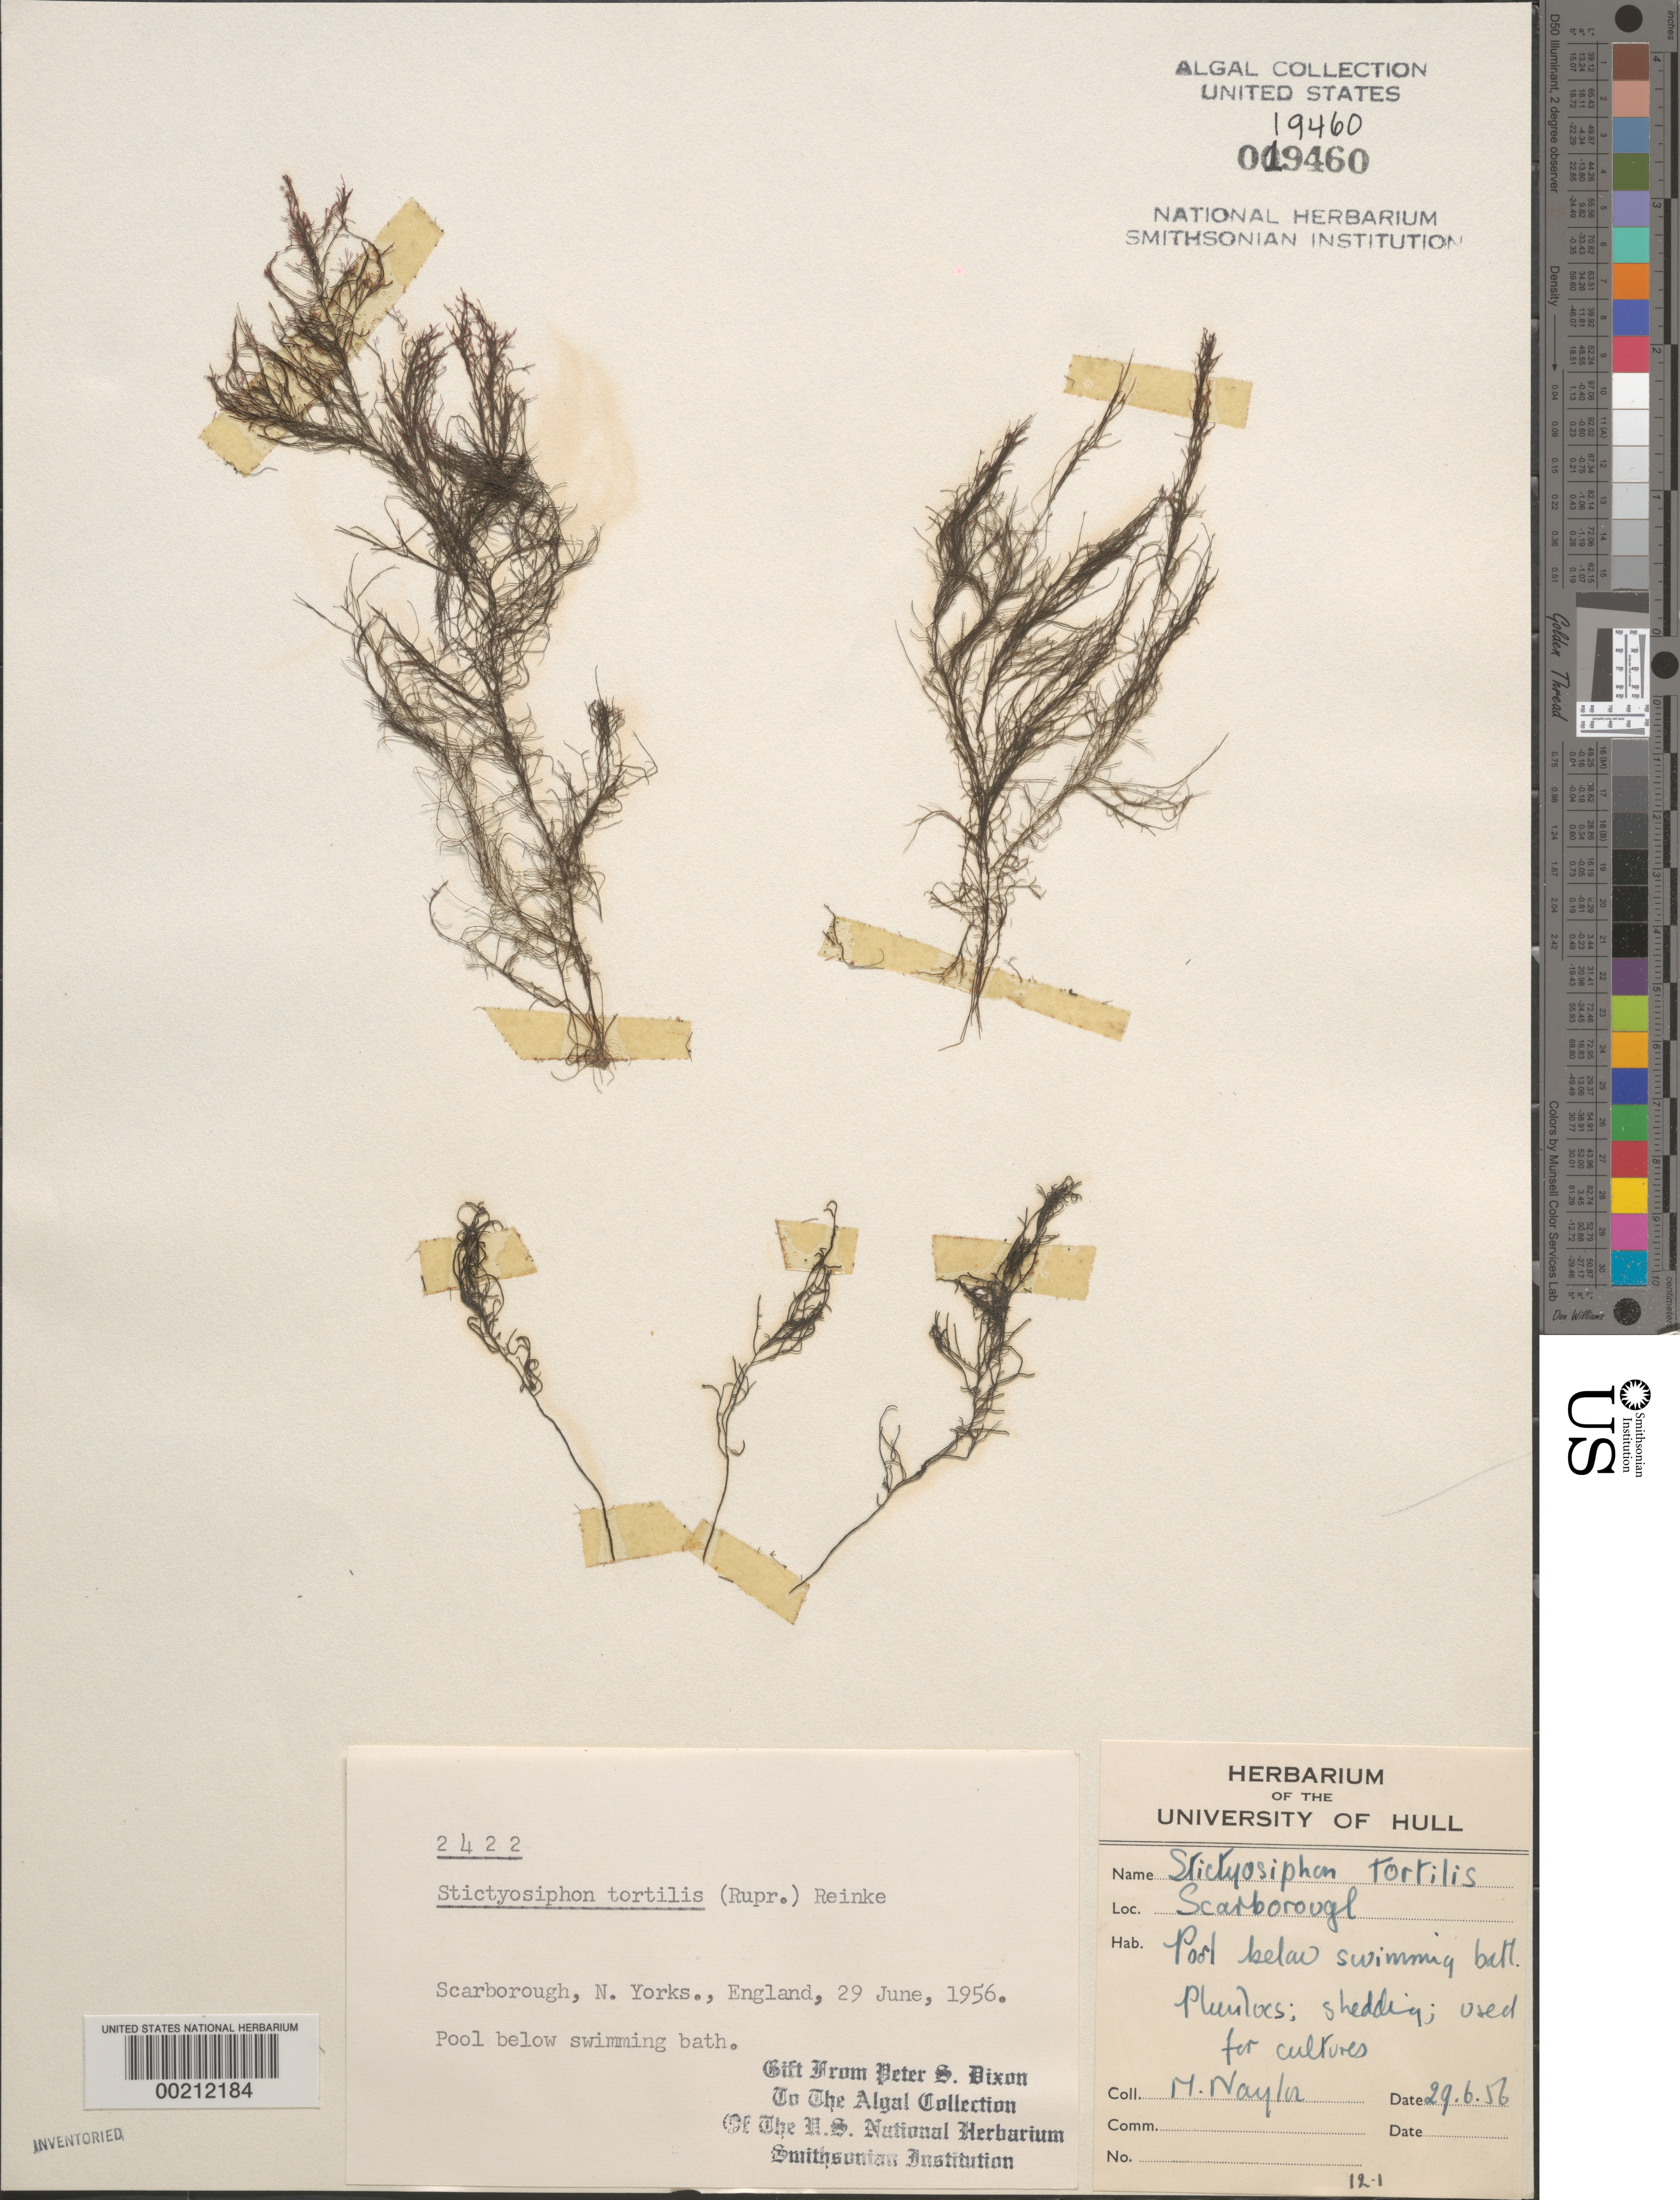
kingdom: Chromista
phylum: Ochrophyta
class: Phaeophyceae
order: Ectocarpales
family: Chordariaceae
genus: Stictyosiphon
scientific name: Stictyosiphon tortilis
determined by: Dixon, P. S.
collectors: M. Roberts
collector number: PSD 2422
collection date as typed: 29 Jun 1956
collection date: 1956-06-29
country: United Kingdom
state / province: England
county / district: North Yorkshire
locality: Scarborough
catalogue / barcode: US 19460